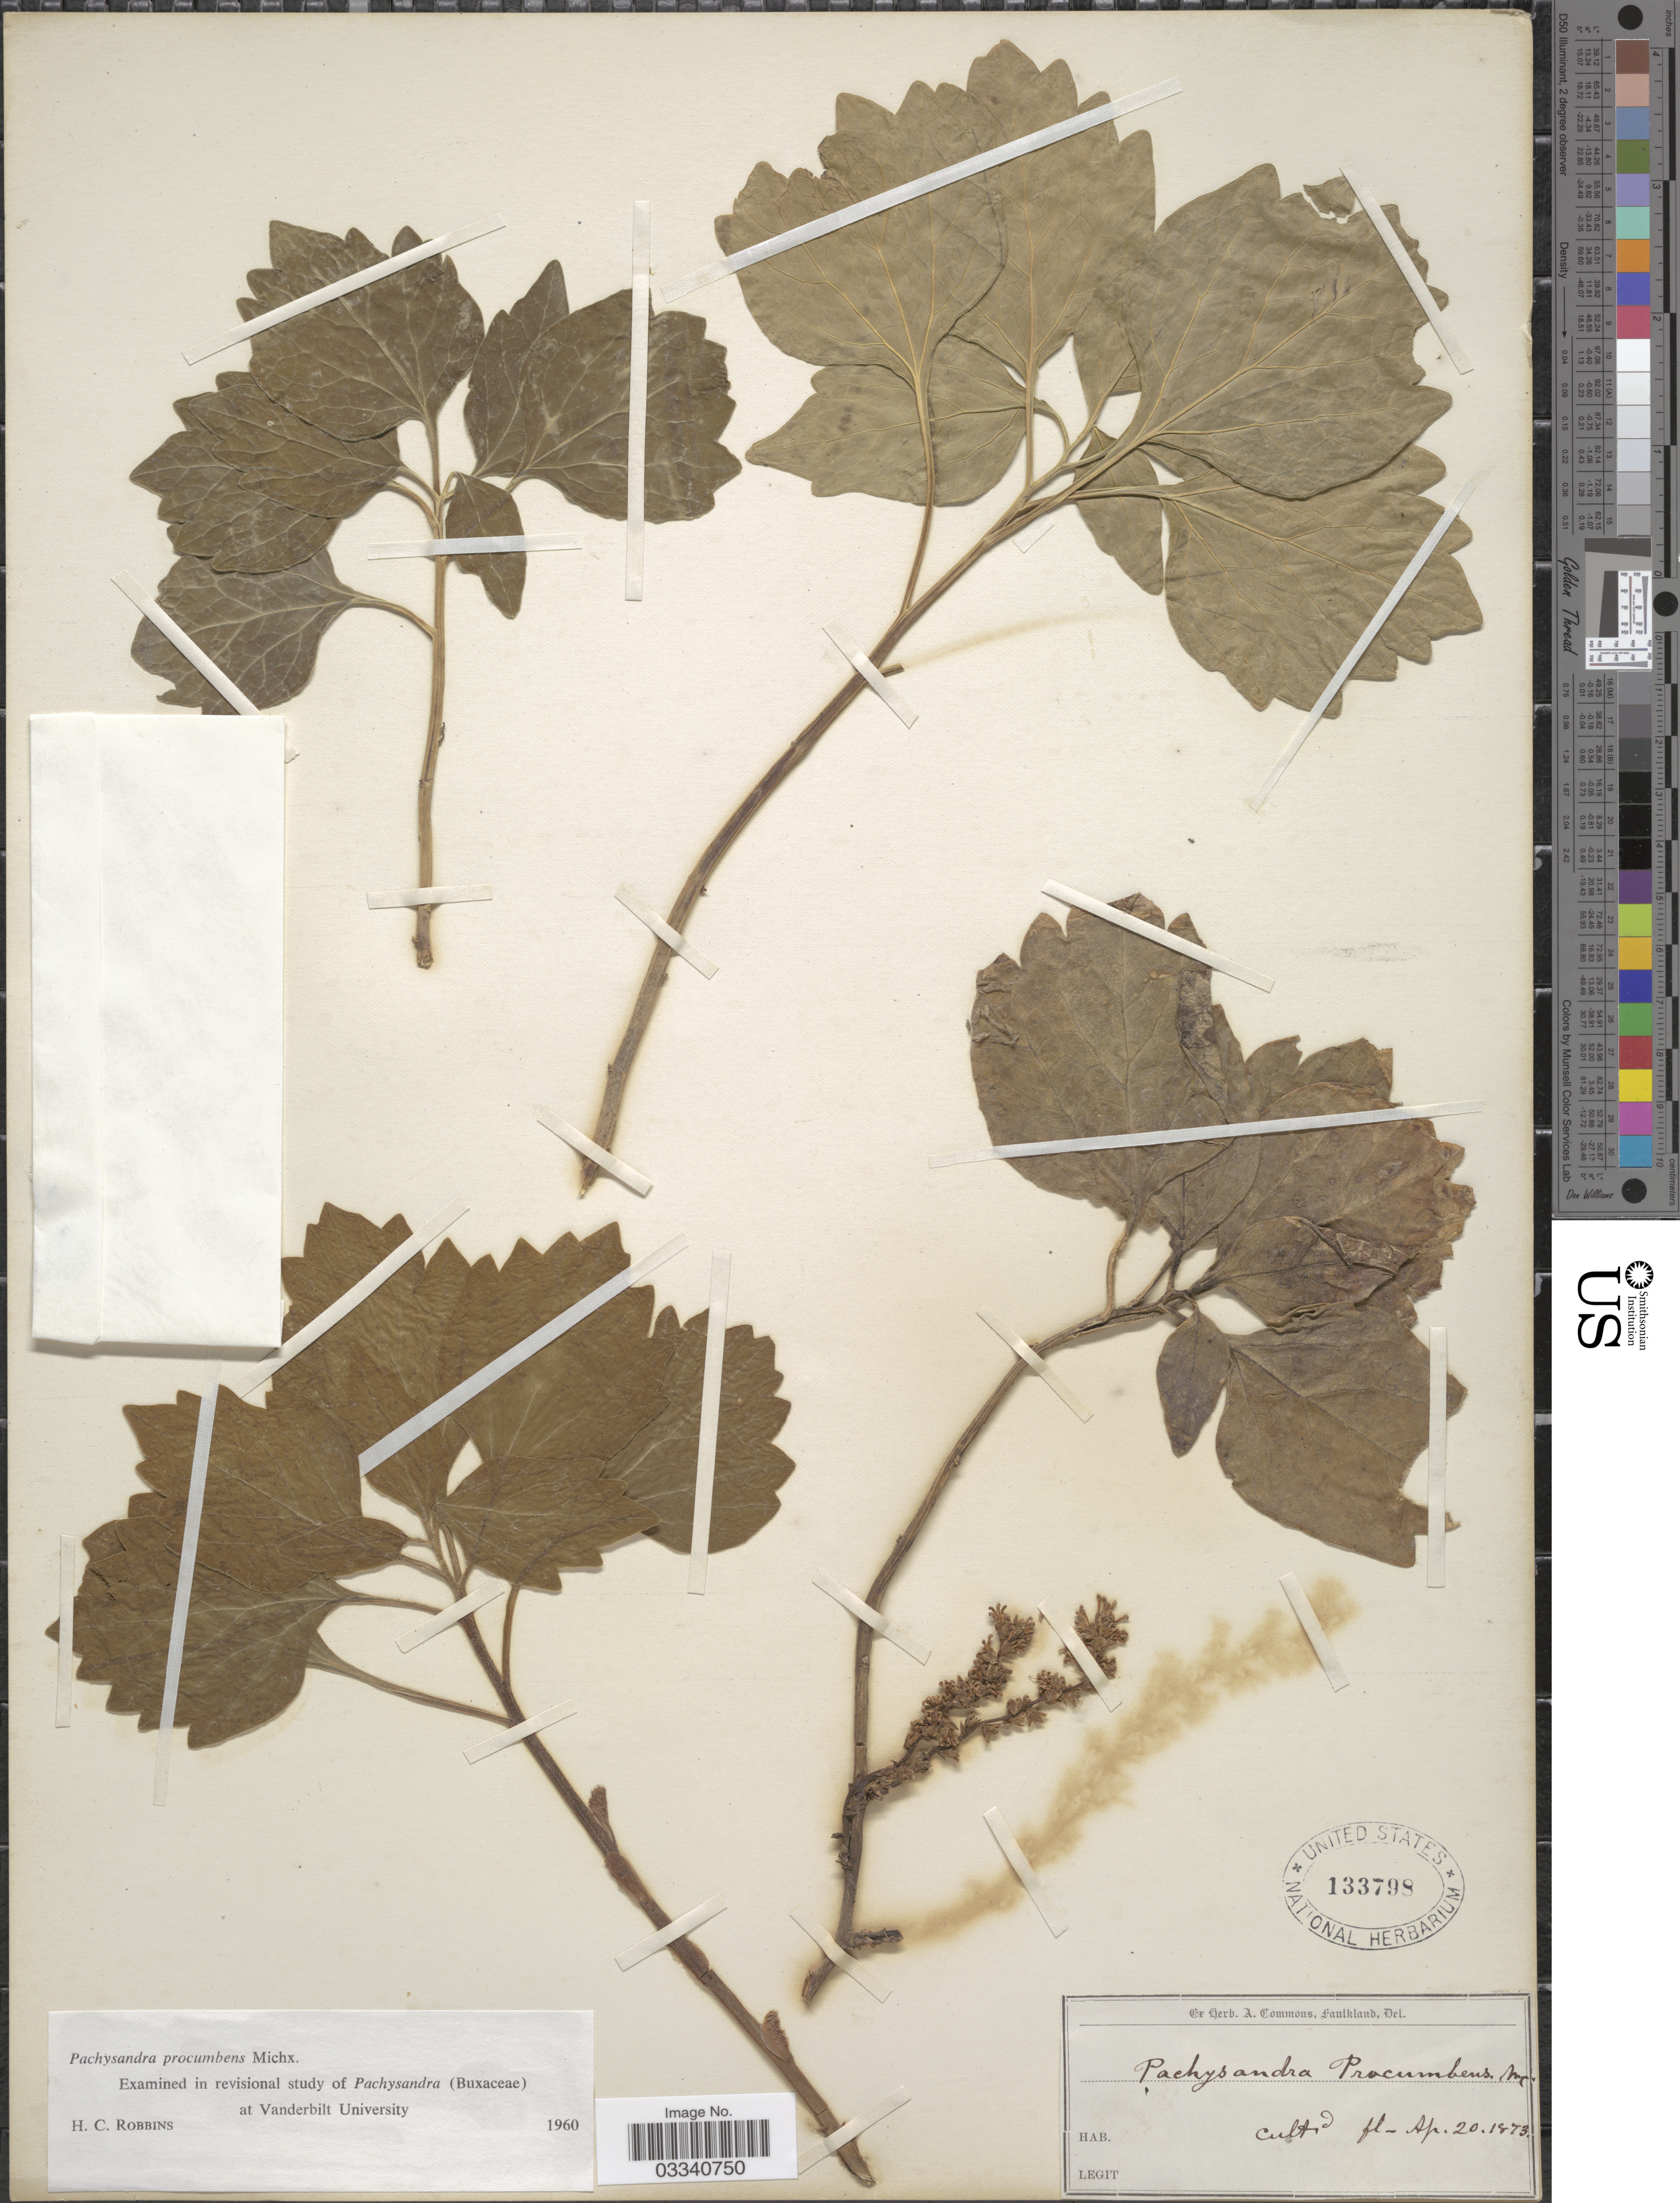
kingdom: Plantae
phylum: Tracheophyta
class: Magnoliopsida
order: Buxales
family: Buxaceae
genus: Pachysandra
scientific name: Pachysandra procumbens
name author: Michx.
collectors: ex herb. A. Commons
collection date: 1873-04-20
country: United States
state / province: Delaware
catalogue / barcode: US 133798